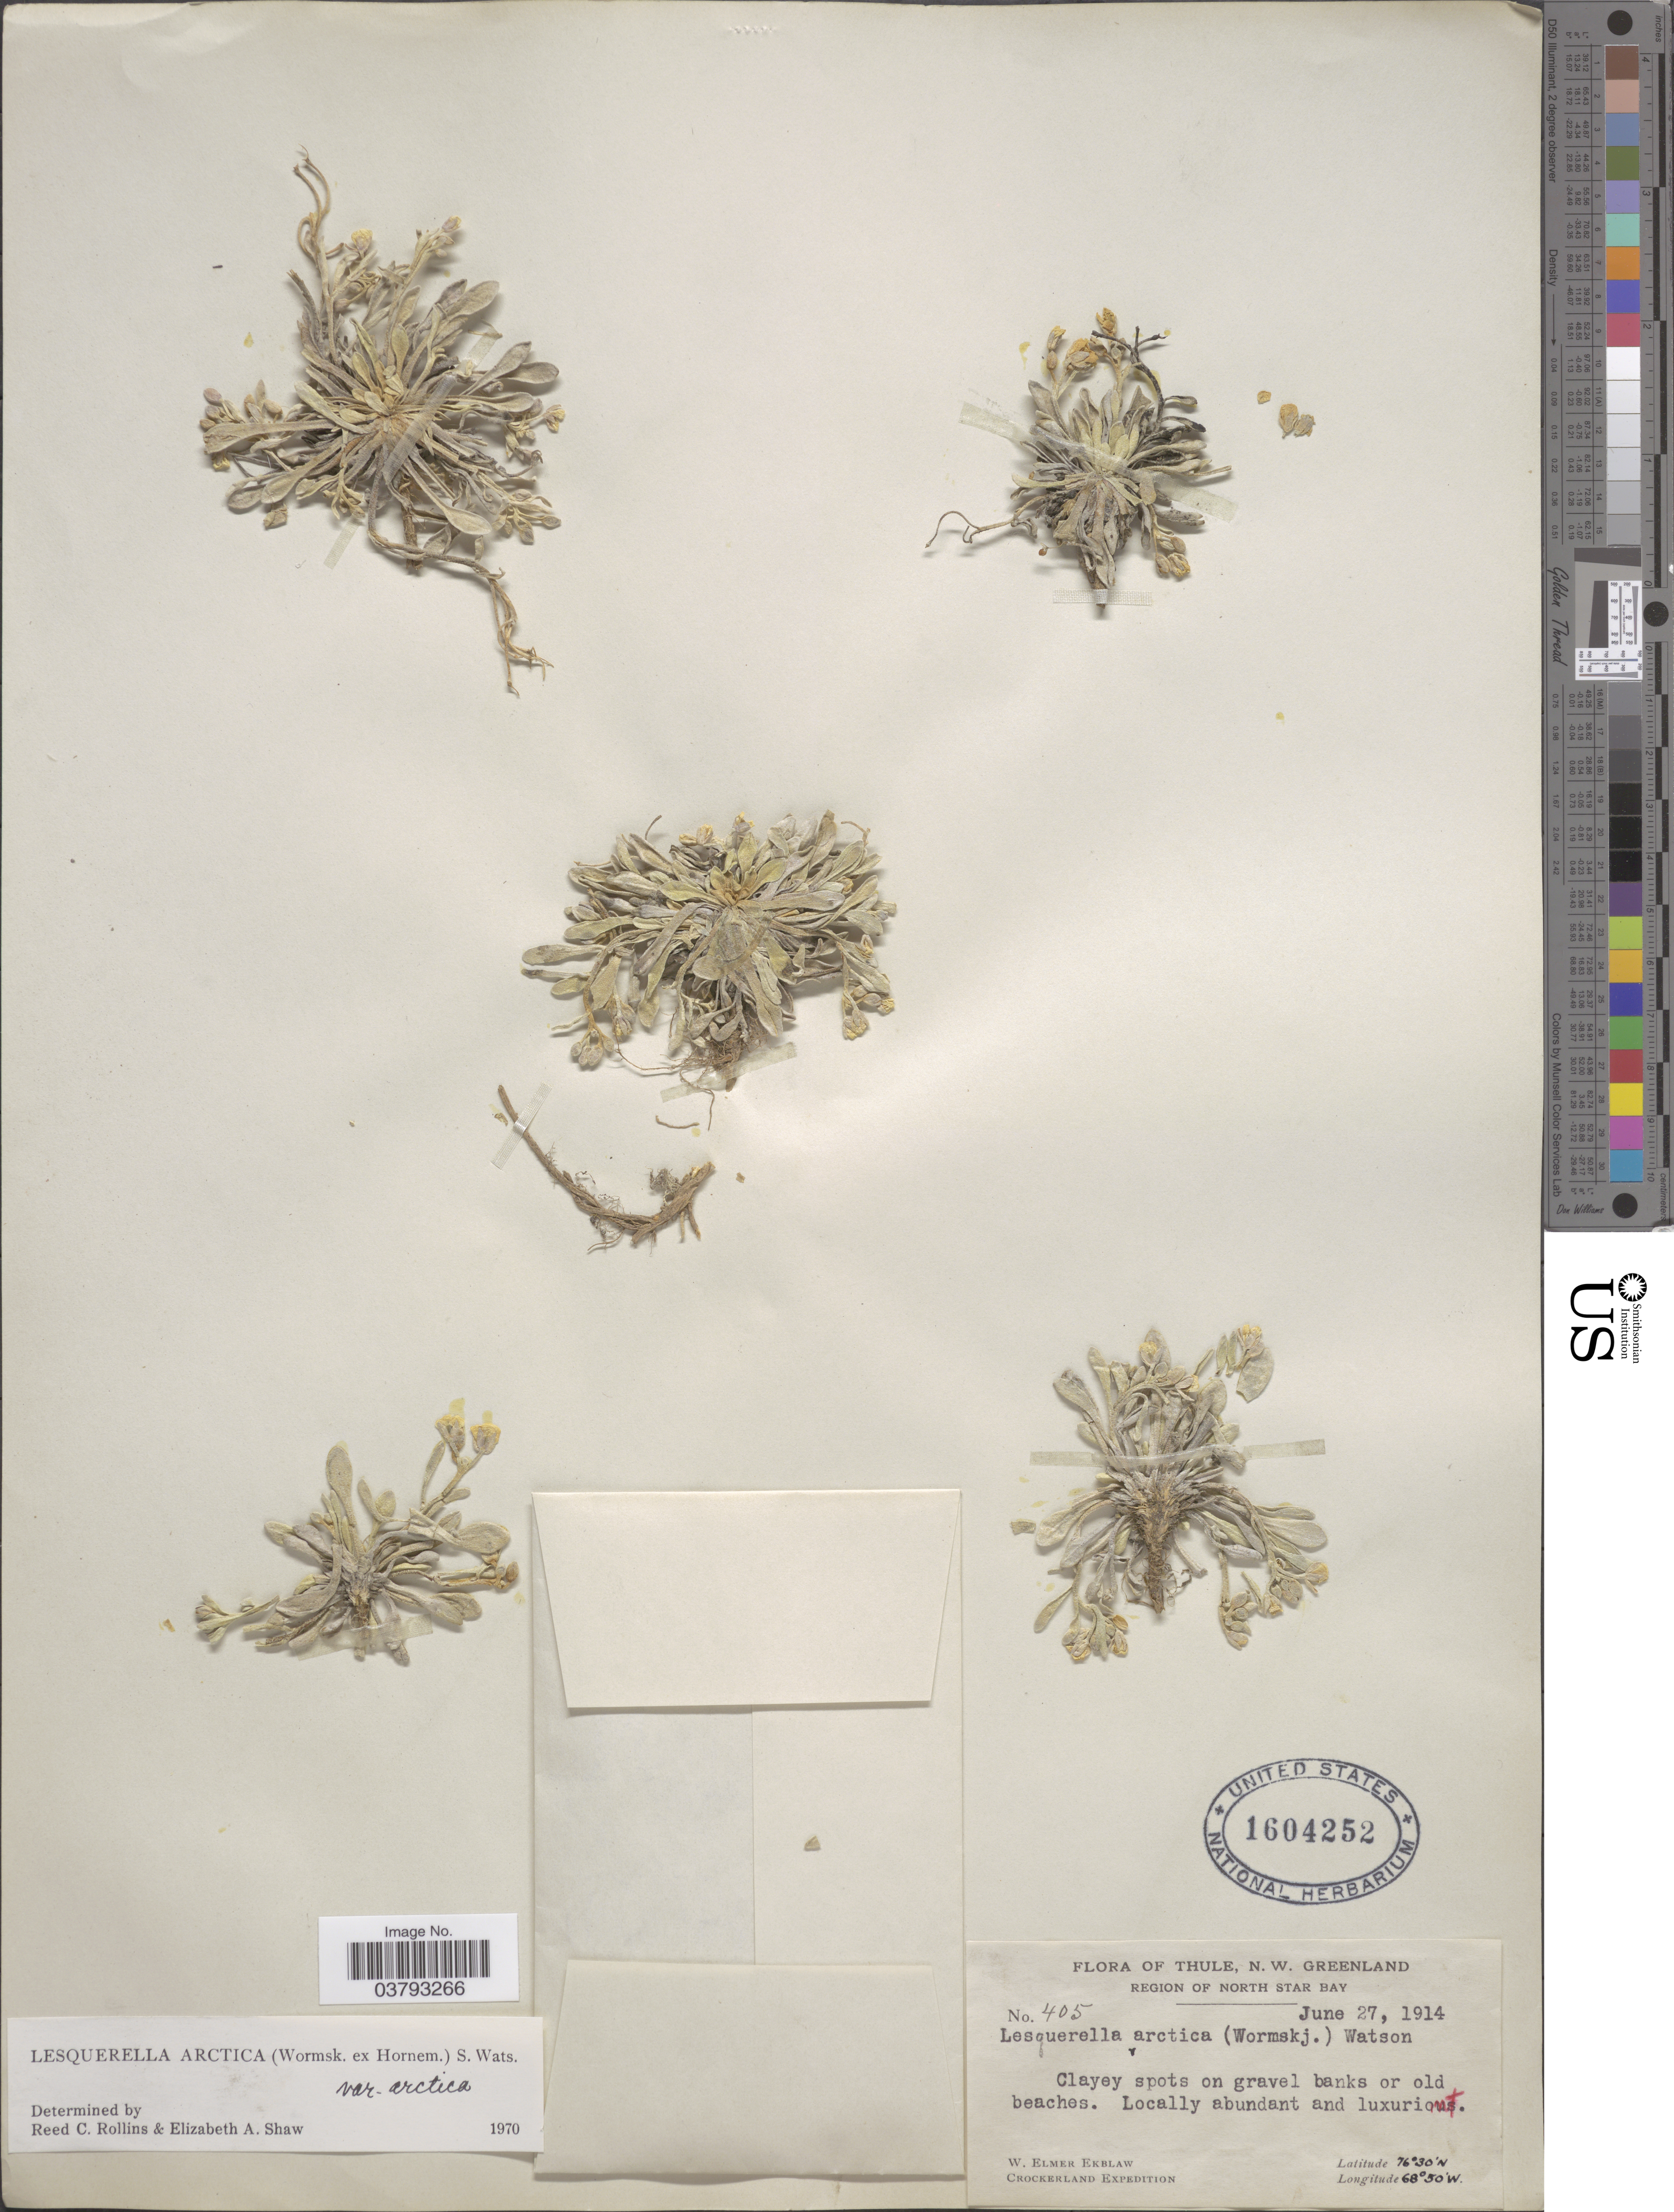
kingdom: Plantae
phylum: Tracheophyta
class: Magnoliopsida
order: Brassicales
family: Brassicaceae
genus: Lesquerella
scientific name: Lesquerella arctica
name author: (Wormsk. ex Hornem.) S. Watson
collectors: W. Ekblaw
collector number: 405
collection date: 1914-06-27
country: Greenland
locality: Thule, N. W. Greenland. Region of North Star Bay. Crockerland [unsure placement].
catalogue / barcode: US 1604252